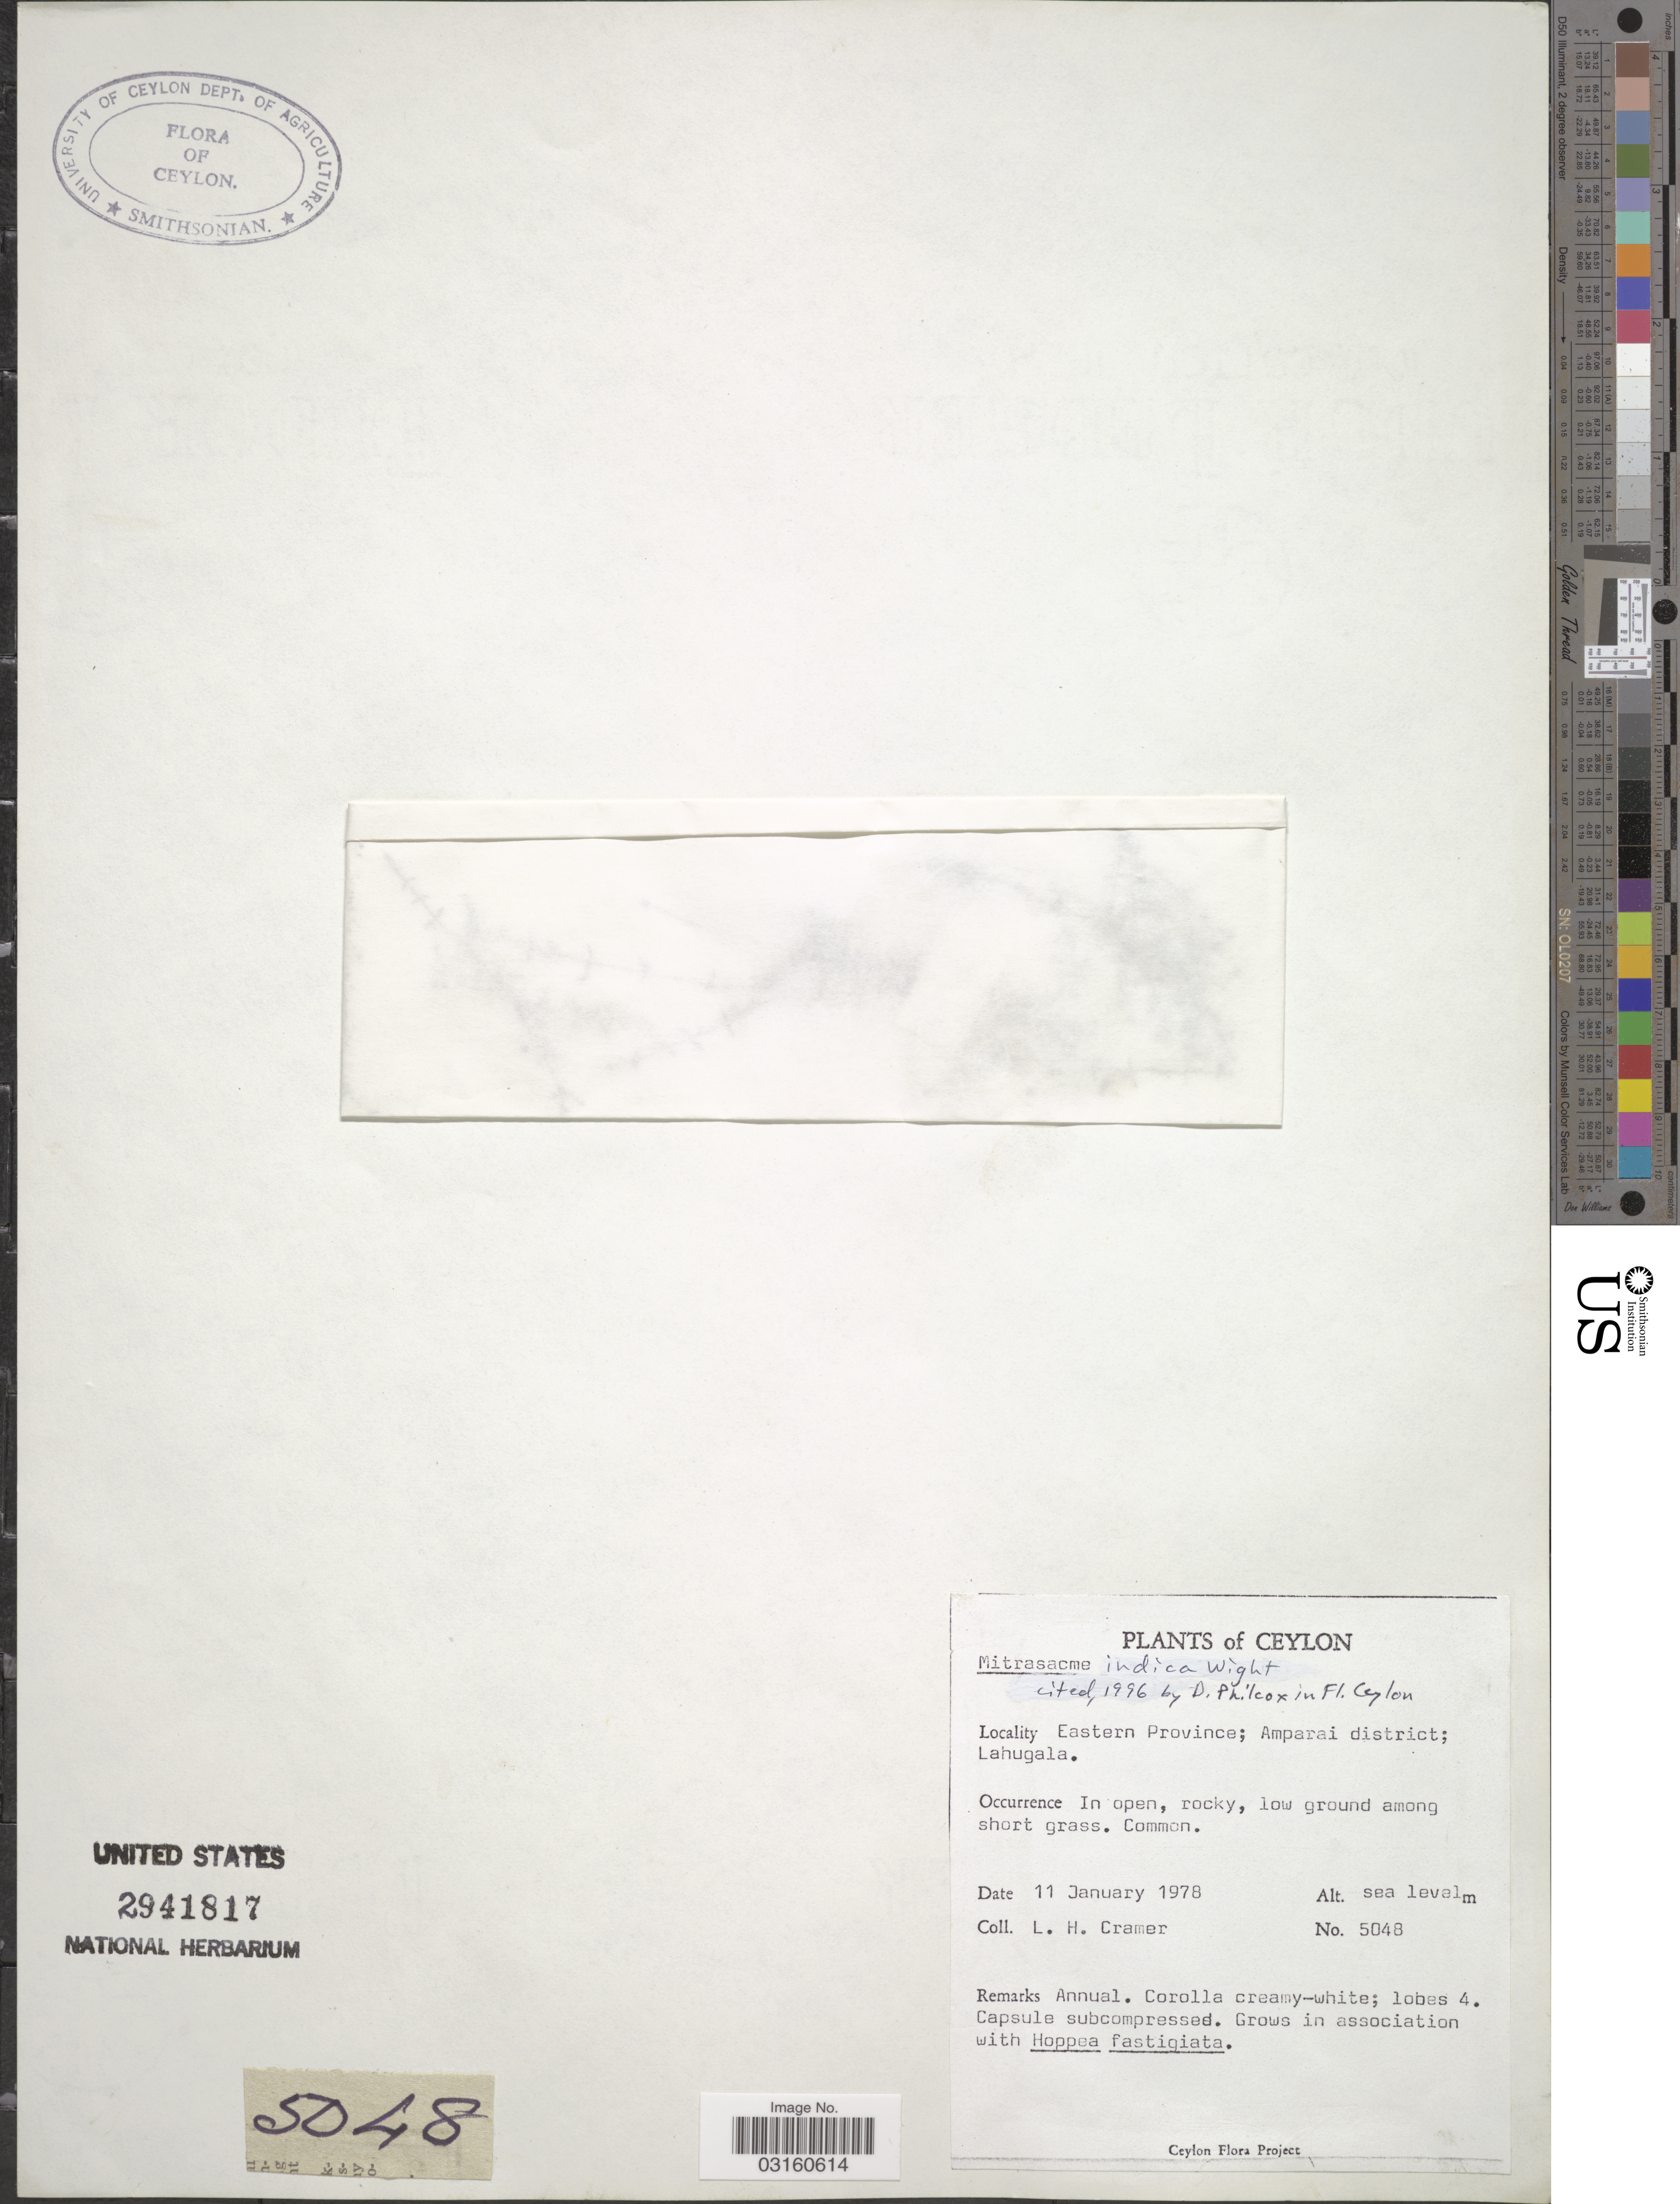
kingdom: Plantae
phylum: Tracheophyta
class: Magnoliopsida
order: Gentianales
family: Loganiaceae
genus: Mitrasacme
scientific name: Mitrasacme indica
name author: Wight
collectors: L. H. Cramer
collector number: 5048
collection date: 1978-01-11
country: Sri Lanka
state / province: Eastern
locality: Ceylon. Amparai district; Lahugala.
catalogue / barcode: US 2941817